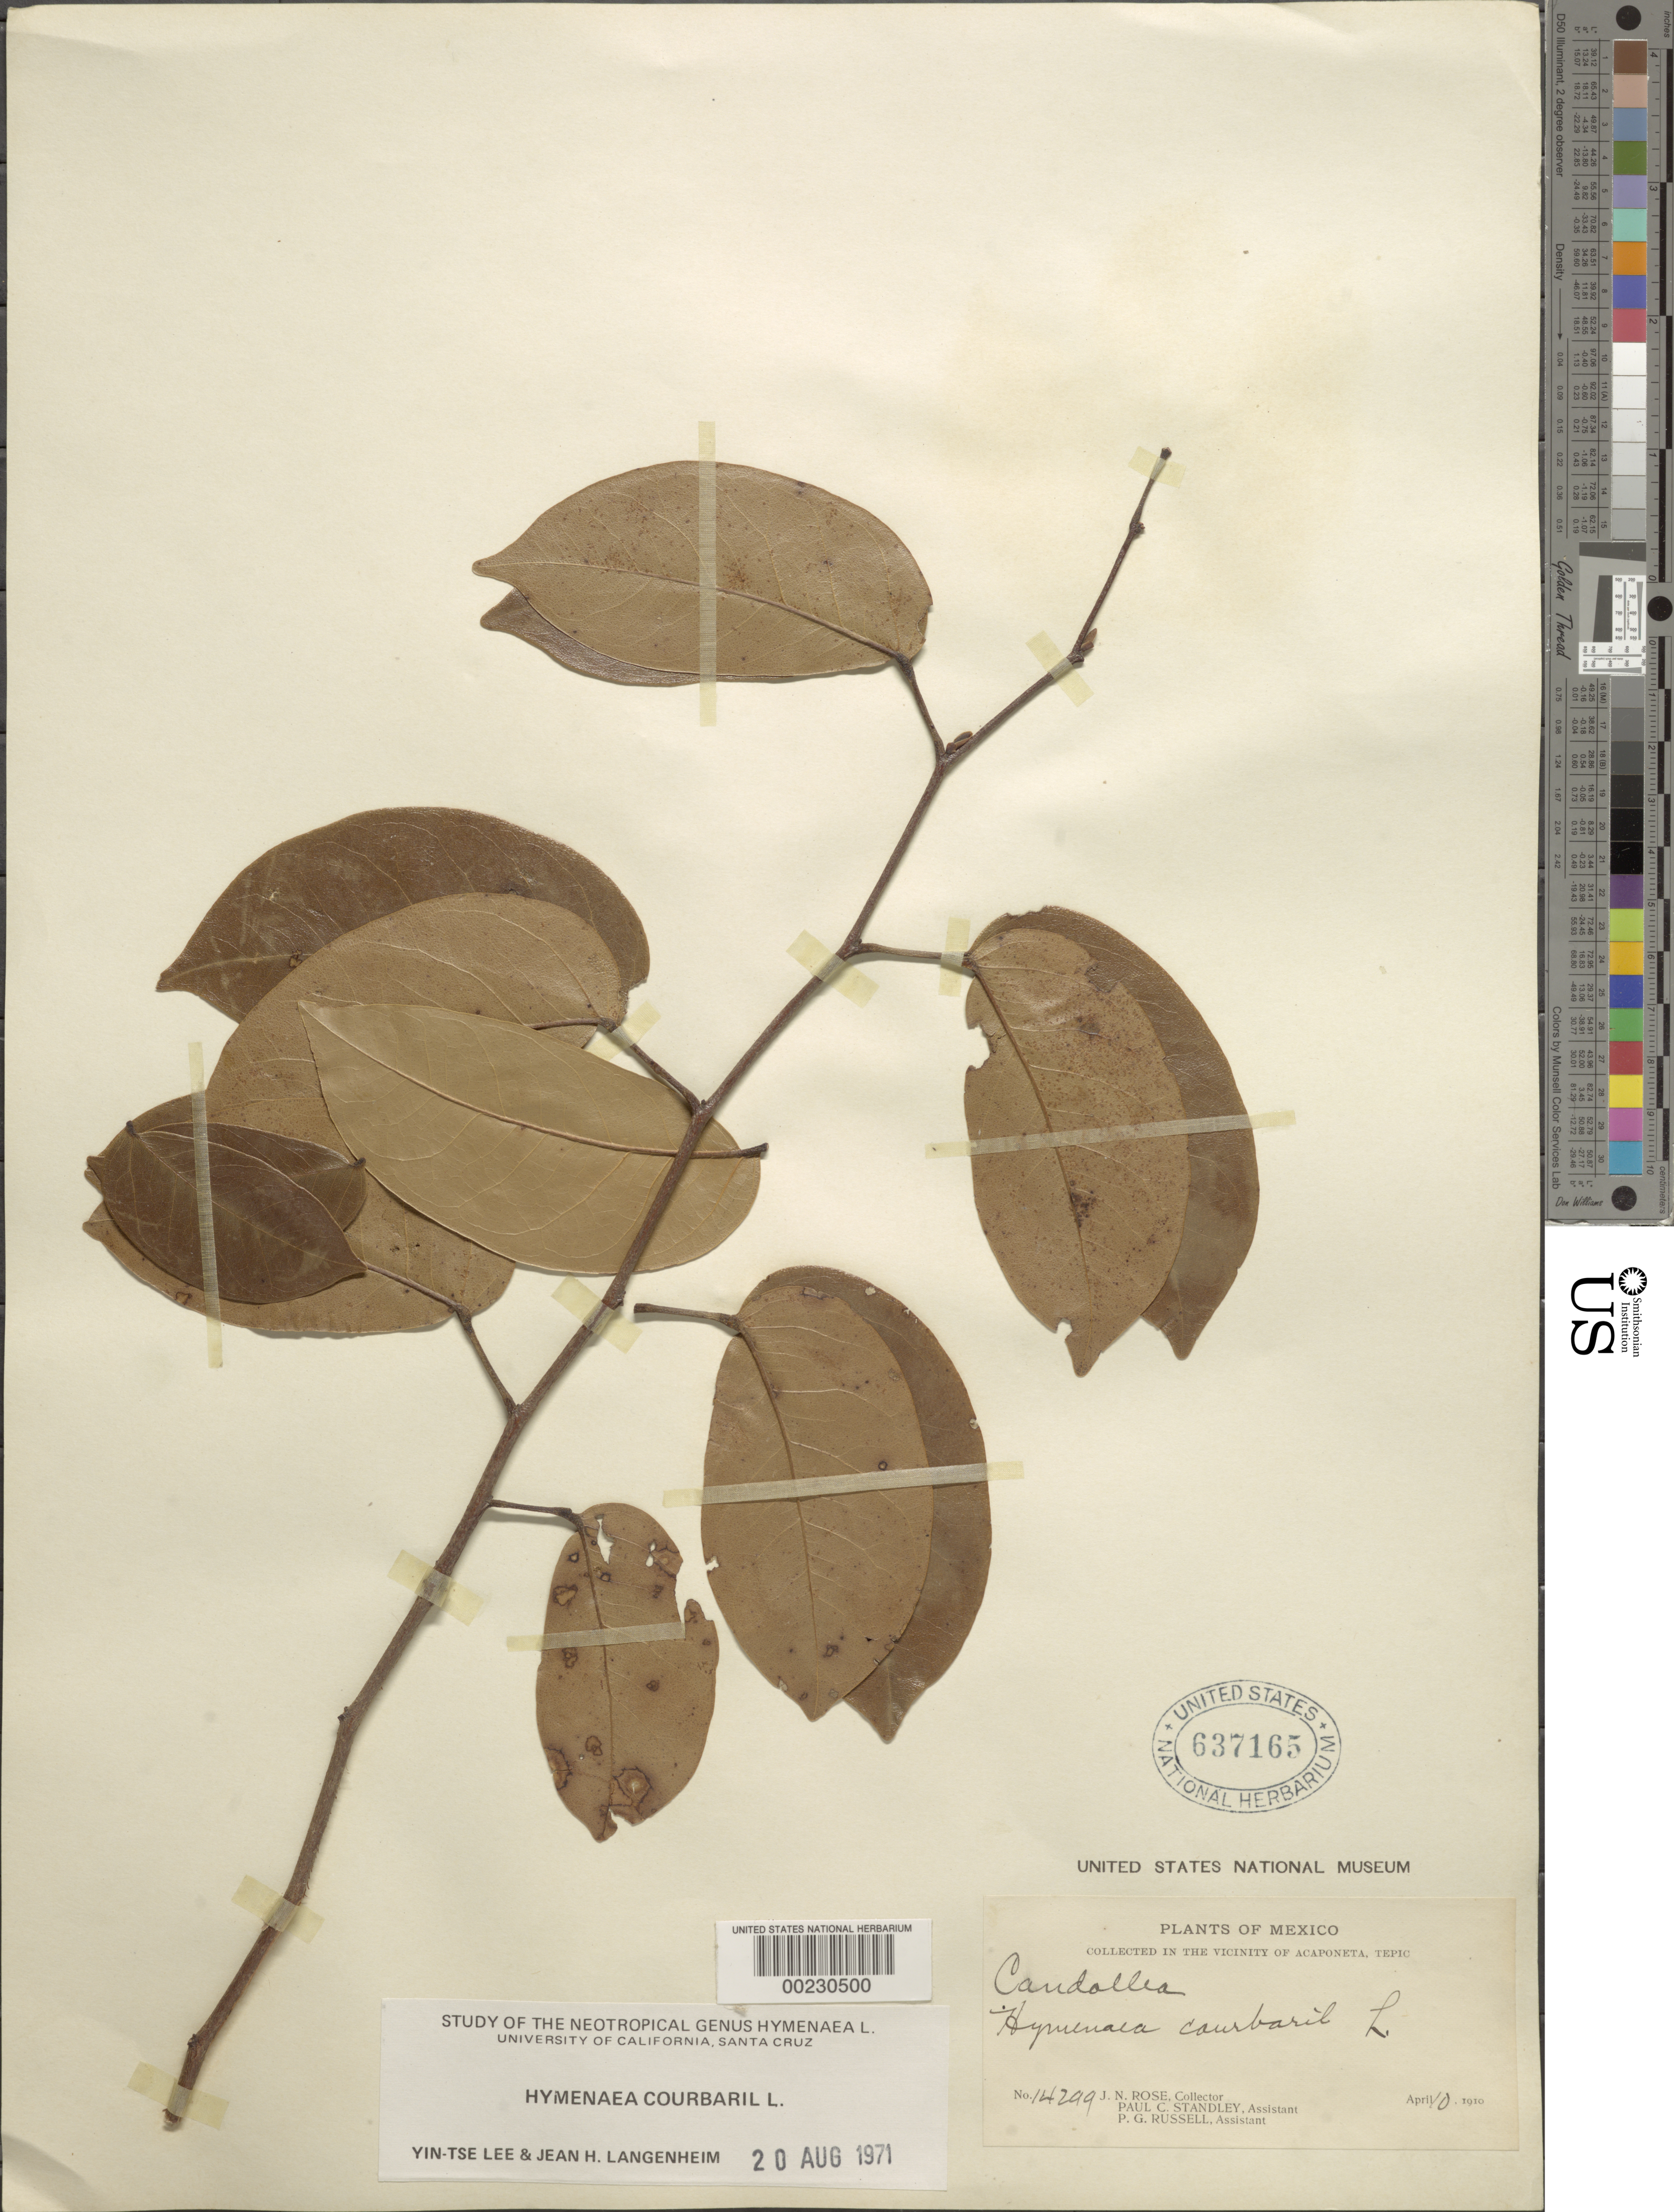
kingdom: Plantae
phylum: Tracheophyta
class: Magnoliopsida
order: Fabales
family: Fabaceae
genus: Hymenaea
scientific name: Hymenaea courbaril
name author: L.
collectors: J. N. Rose, P. C. Standley & P. G. Russell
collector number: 14299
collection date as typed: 10 Apr 1910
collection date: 1910-04-10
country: Mexico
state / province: Nayarit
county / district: Tepic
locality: In the vicinity of Acaponeta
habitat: Dry hillside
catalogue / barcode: US 637165